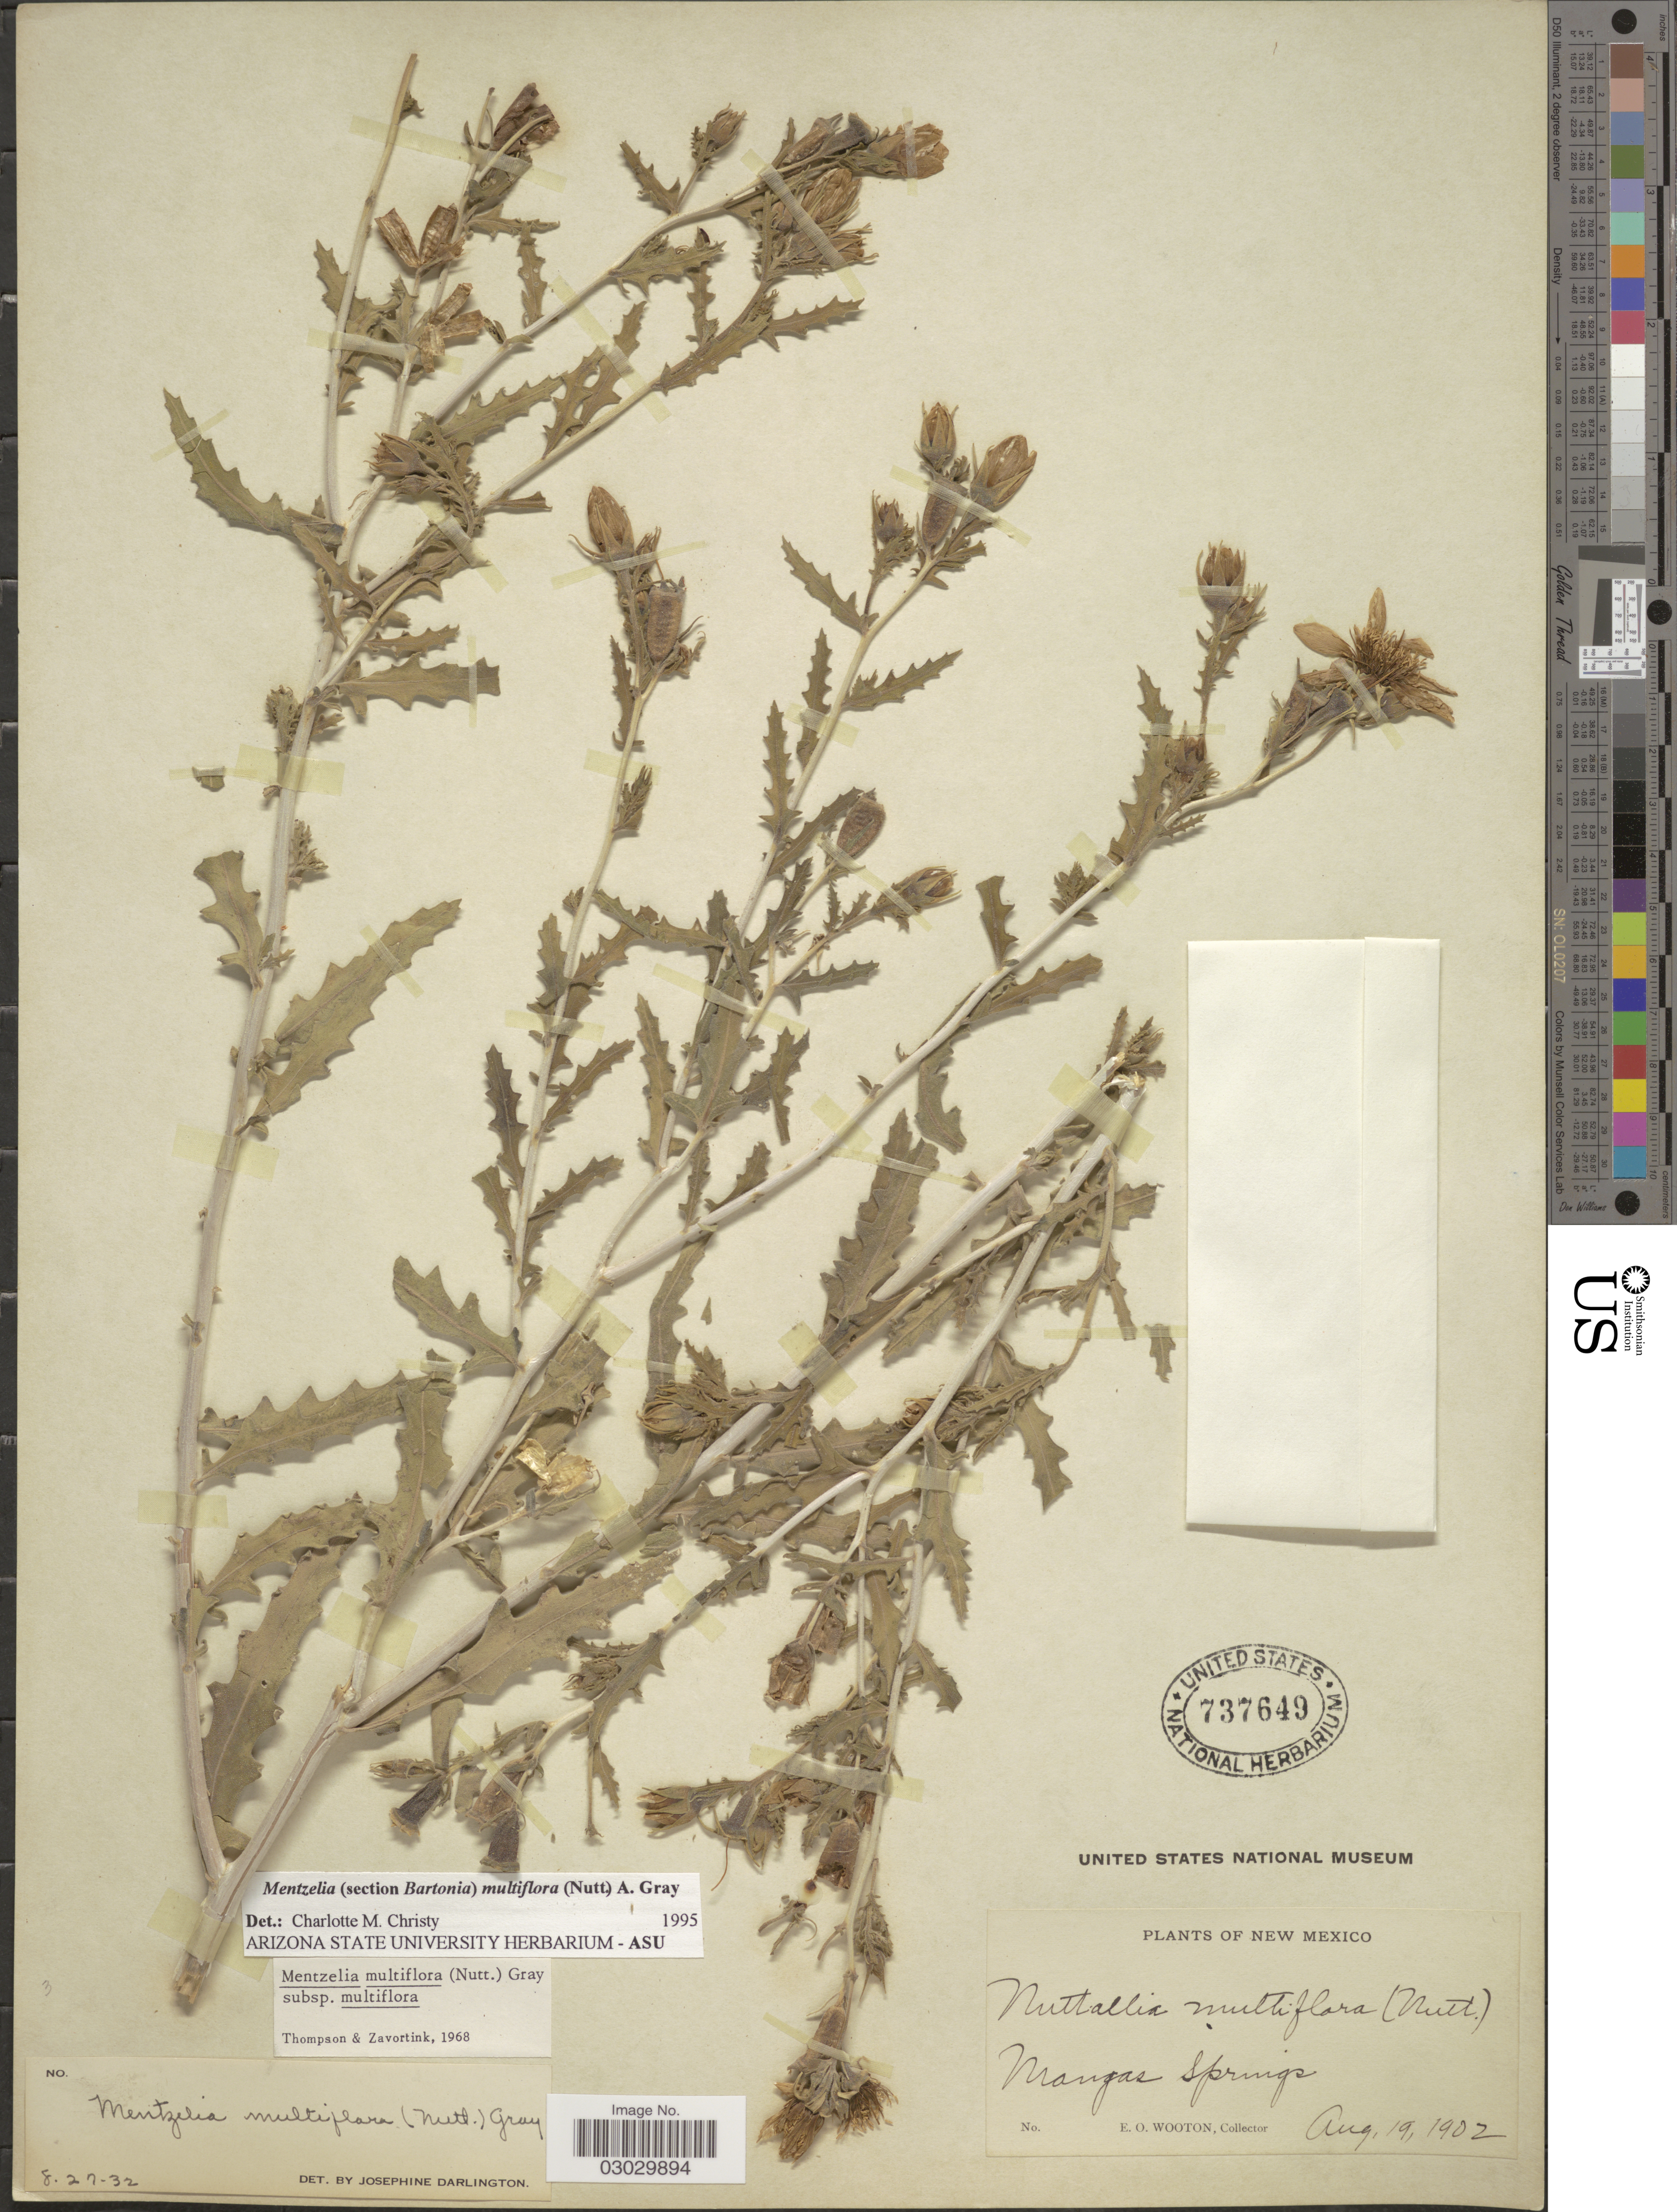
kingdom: Plantae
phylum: Tracheophyta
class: Magnoliopsida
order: Cornales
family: Loasaceae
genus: Mentzelia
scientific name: Mentzelia multiflora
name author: (Nutt.) A. Gray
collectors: E. O. Wooton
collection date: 1902-08-19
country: United States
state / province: New Mexico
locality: Mangas Springs.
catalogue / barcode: US 737649